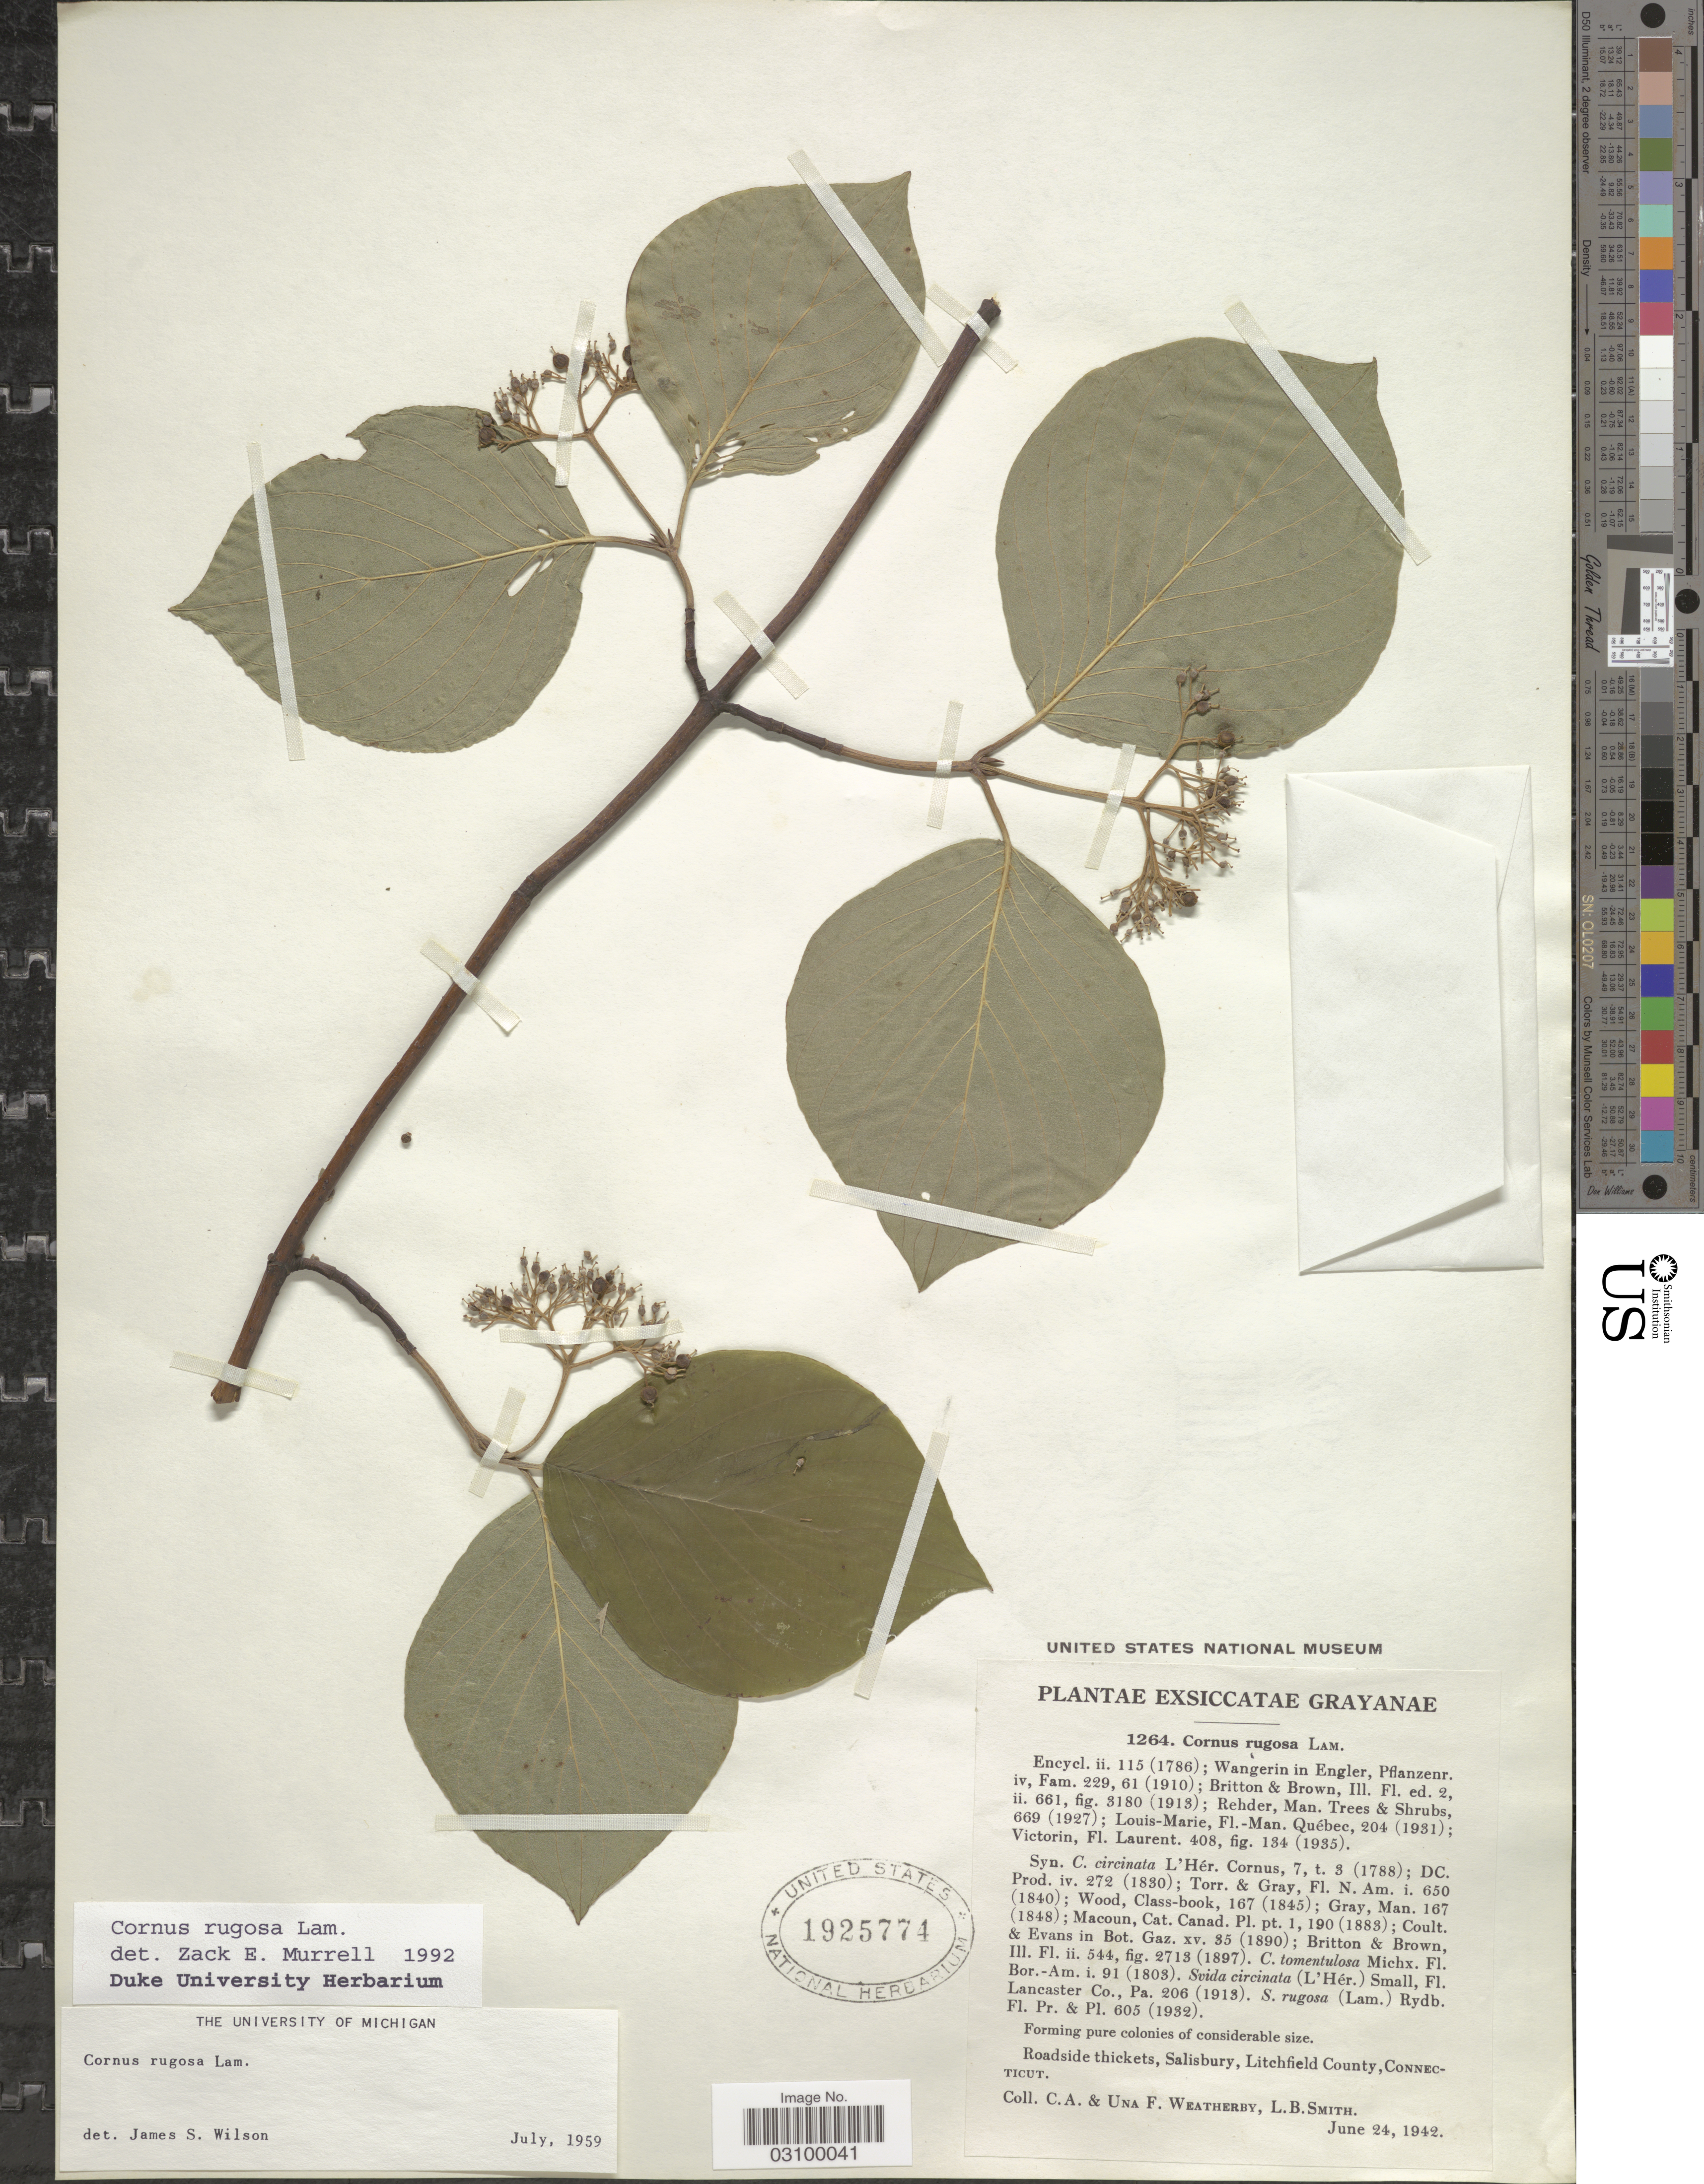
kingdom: Plantae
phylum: Tracheophyta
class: Magnoliopsida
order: Cornales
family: Cornaceae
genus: Cornus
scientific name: Cornus rugosa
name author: Lam.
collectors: C. A. Weatherby & U. Weatherby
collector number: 1264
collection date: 1942-06-24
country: United States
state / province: Connecticut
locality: Roadside thickets, Salisbury, Litchfield County.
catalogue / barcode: US 1925774